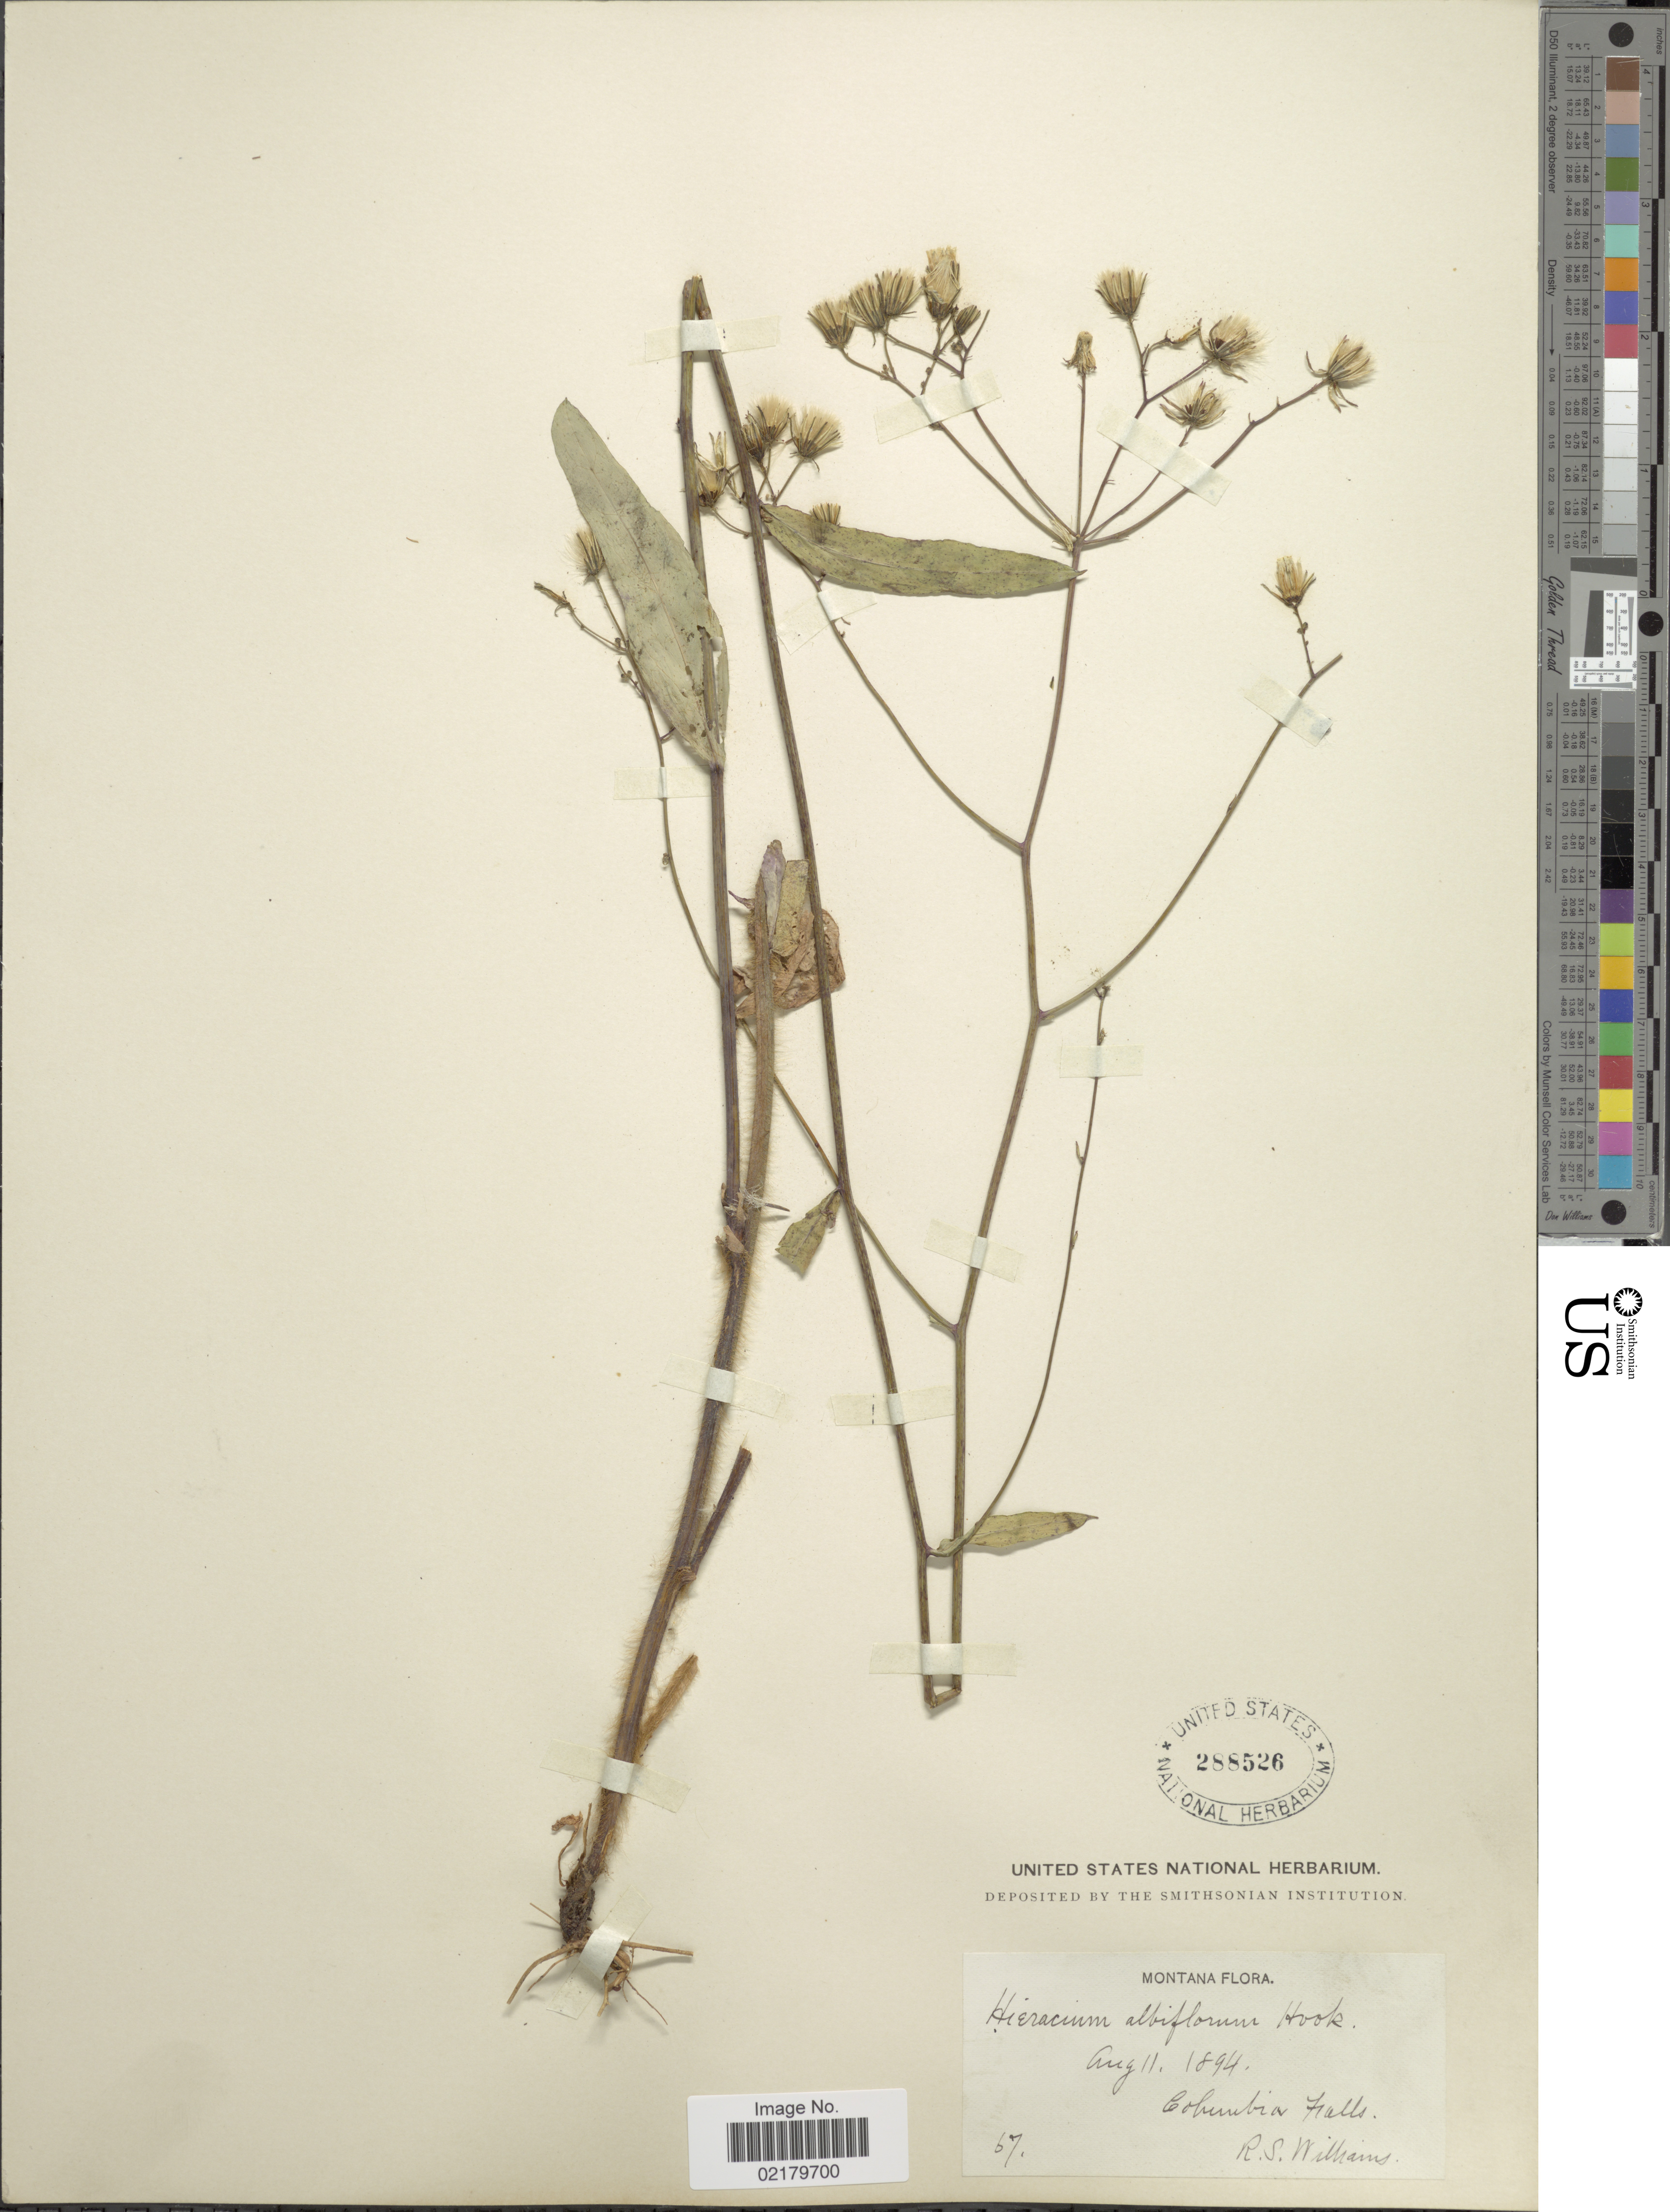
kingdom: Plantae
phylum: Tracheophyta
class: Magnoliopsida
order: Asterales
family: Asteraceae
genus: Hieracium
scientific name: Hieracium albiflorum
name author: Hook.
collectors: R. S. Williams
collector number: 67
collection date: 1894-08-11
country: United States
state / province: Montana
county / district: Flathead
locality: Columbia Falls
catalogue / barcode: US 288526